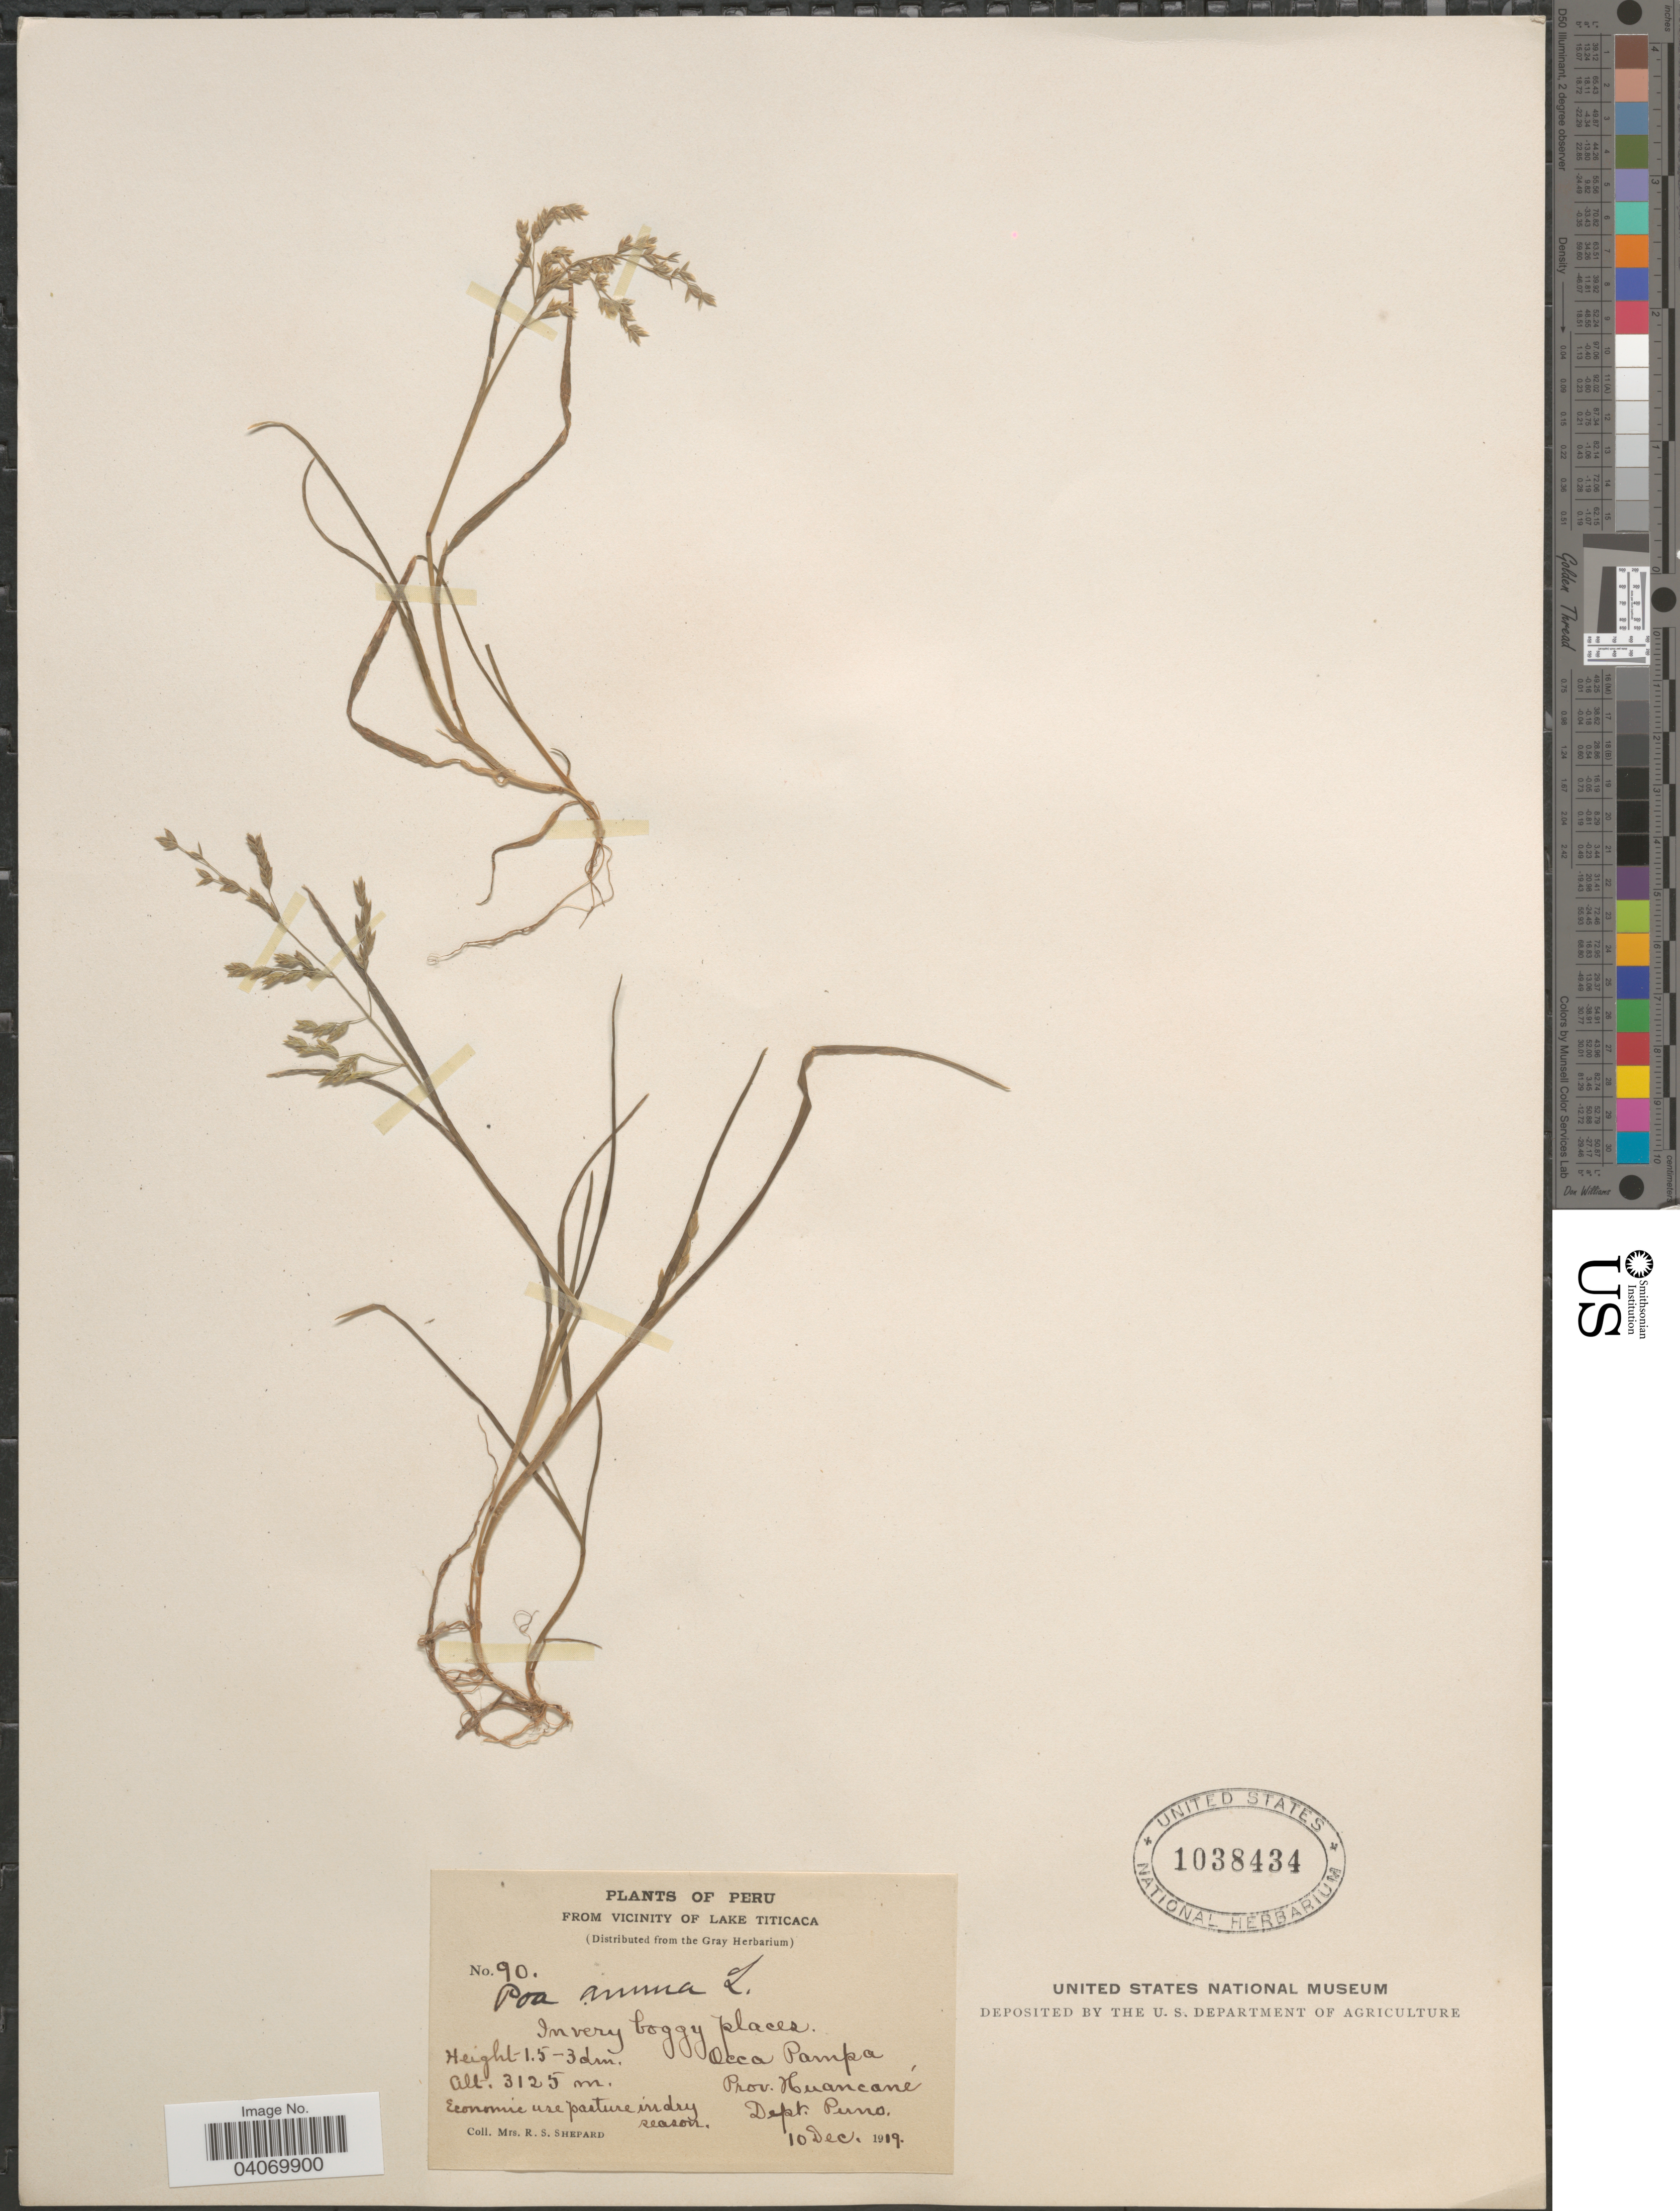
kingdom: Plantae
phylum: Tracheophyta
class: Liliopsida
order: Poales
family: Poaceae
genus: Poa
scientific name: Poa annua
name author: L.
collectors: R. Shepard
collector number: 90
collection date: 1919-12-10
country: Peru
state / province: Puno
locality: From vicinity of Lake Titicaca. In very boggy places. Occa Pampa. Prov. Huancané. Dept. Puno.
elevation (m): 3125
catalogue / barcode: US 1038434